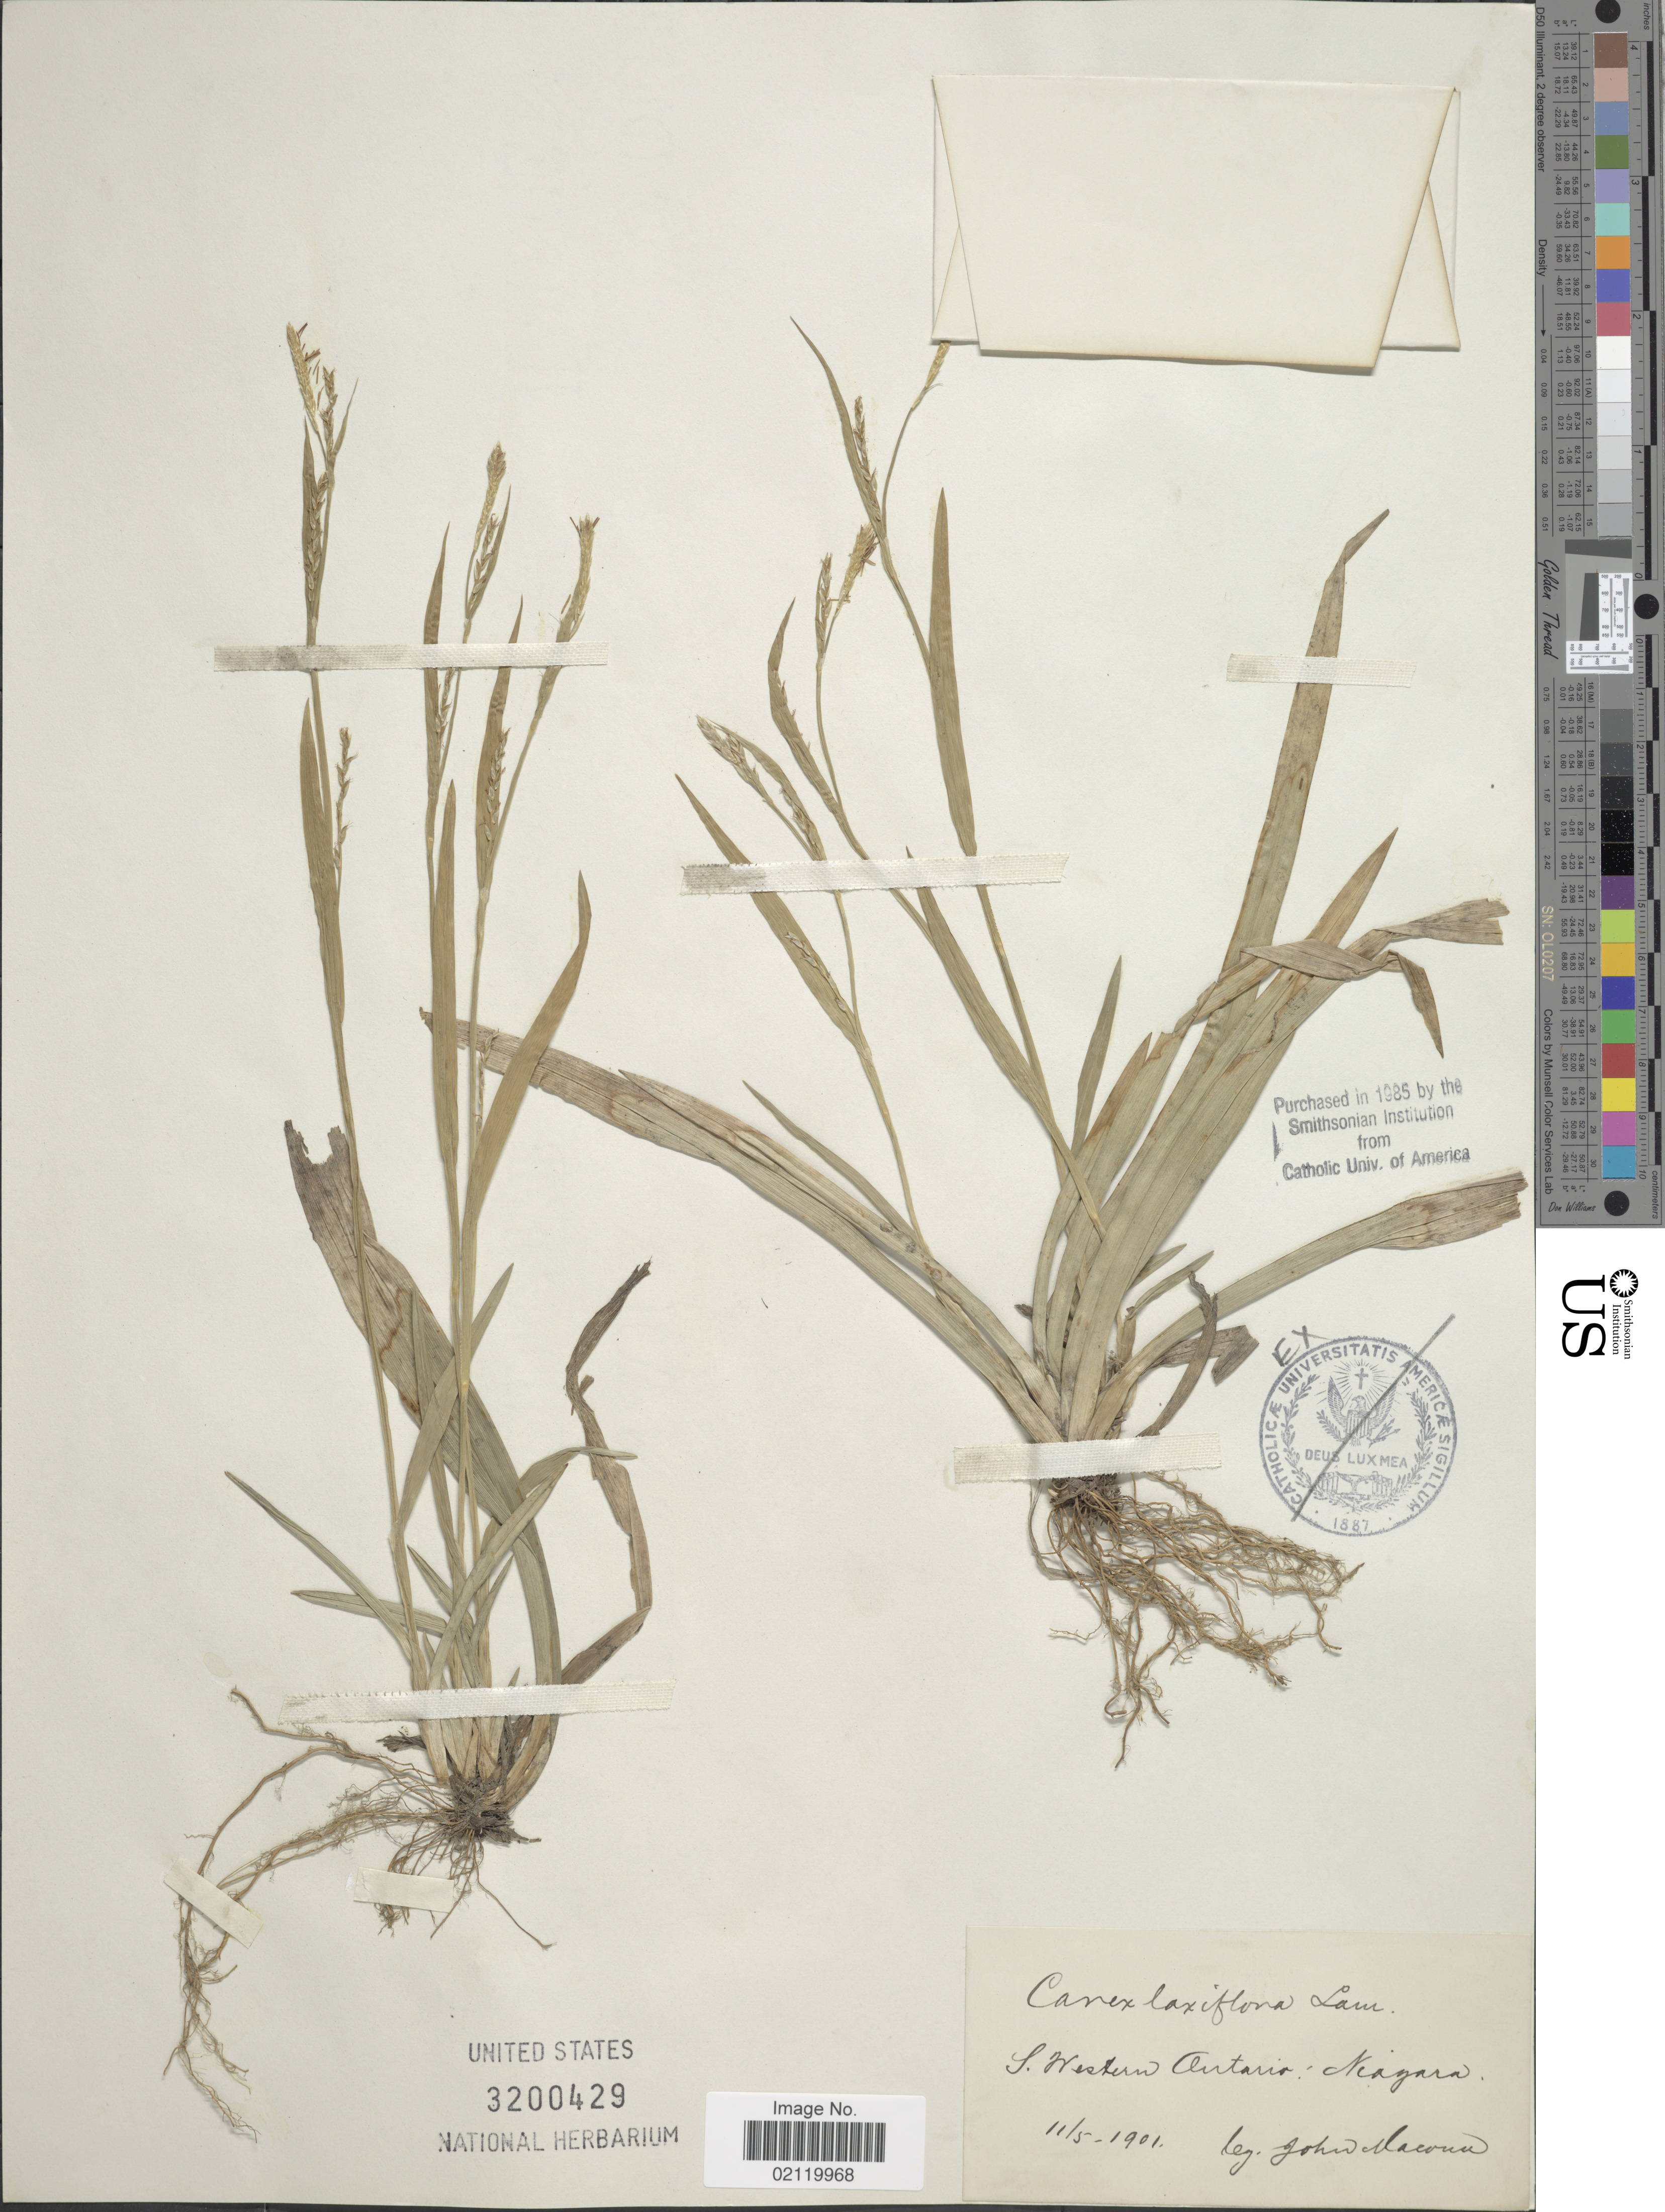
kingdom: Plantae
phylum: Tracheophyta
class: Liliopsida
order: Poales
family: Cyperaceae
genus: Carex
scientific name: Carex laxiflora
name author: Lam.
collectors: J. Macoun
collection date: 1901-11-05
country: Canada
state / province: Ontario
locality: S. Western Ontario: Niagara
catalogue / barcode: US 3200429